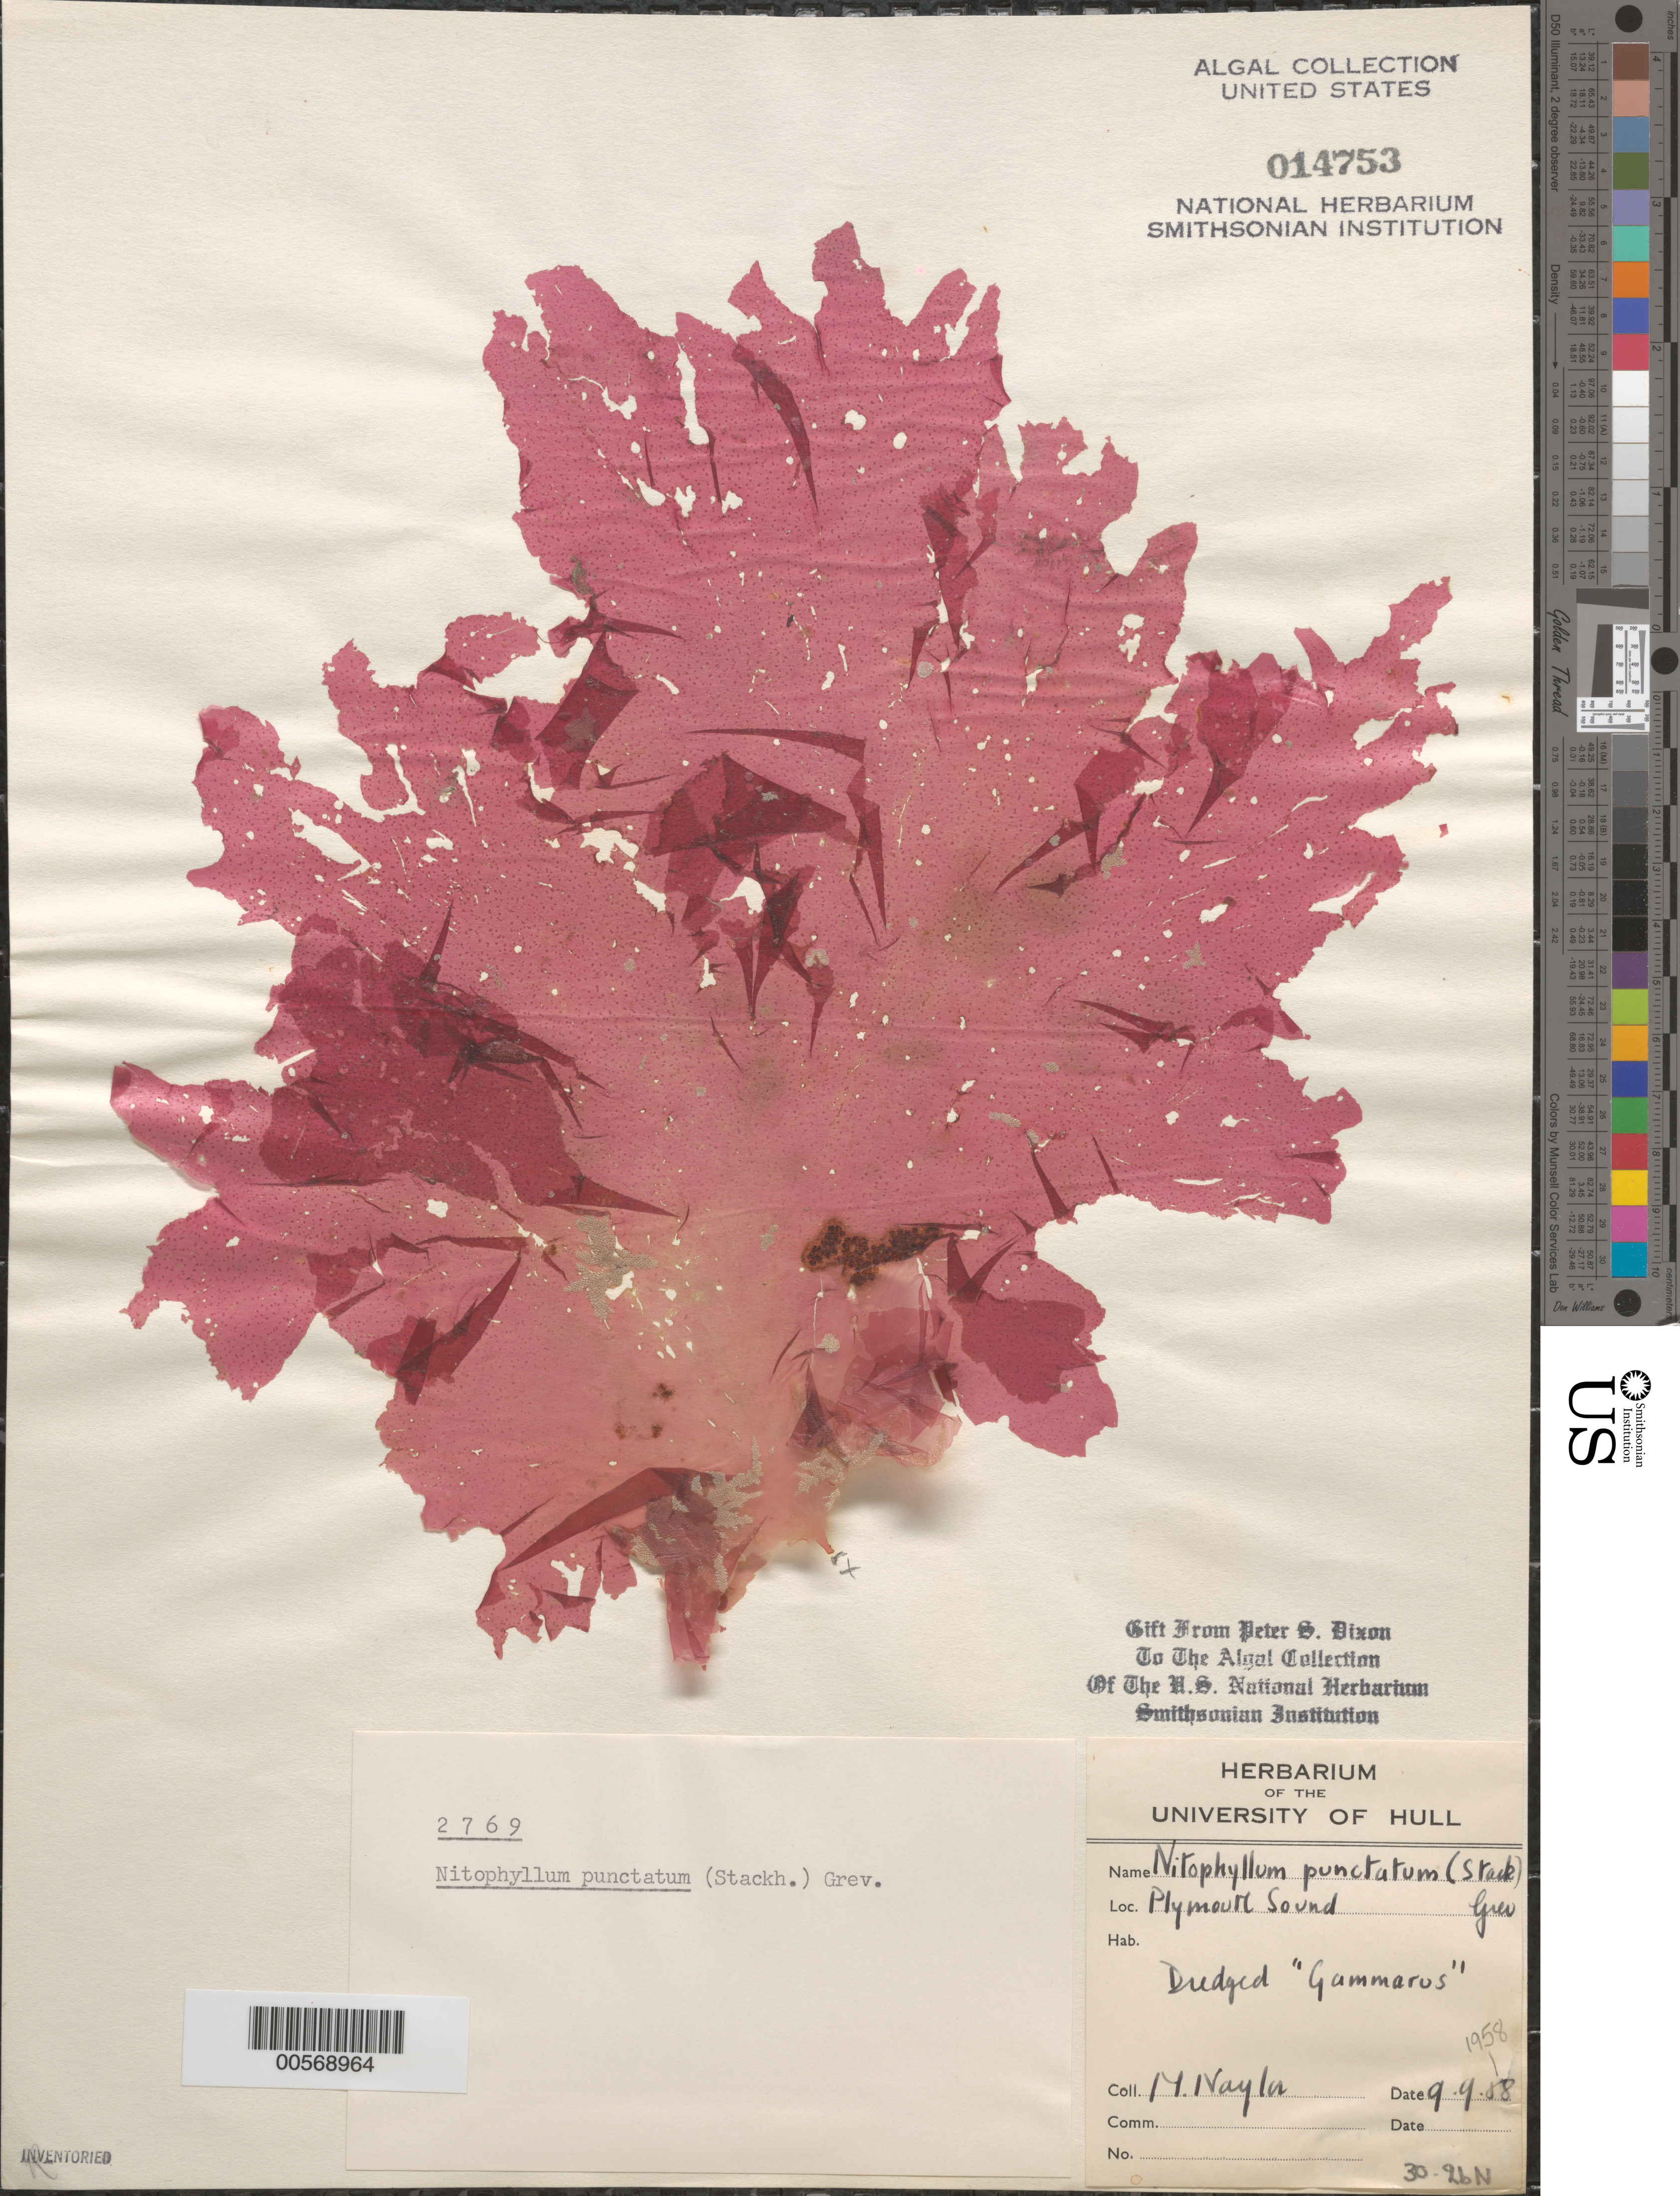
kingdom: Plantae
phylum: Rhodophyta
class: Florideophyceae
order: Ceramiales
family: Delesseriaceae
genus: Nitophyllum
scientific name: Nitophyllum punctatum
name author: (Stackh.) Grev.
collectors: M. Roberts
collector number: PSD 2769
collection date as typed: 09 Sep 1958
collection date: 1958-09-09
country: United Kingdom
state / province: England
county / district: Devon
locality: Plymouth Sound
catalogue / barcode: US 14753